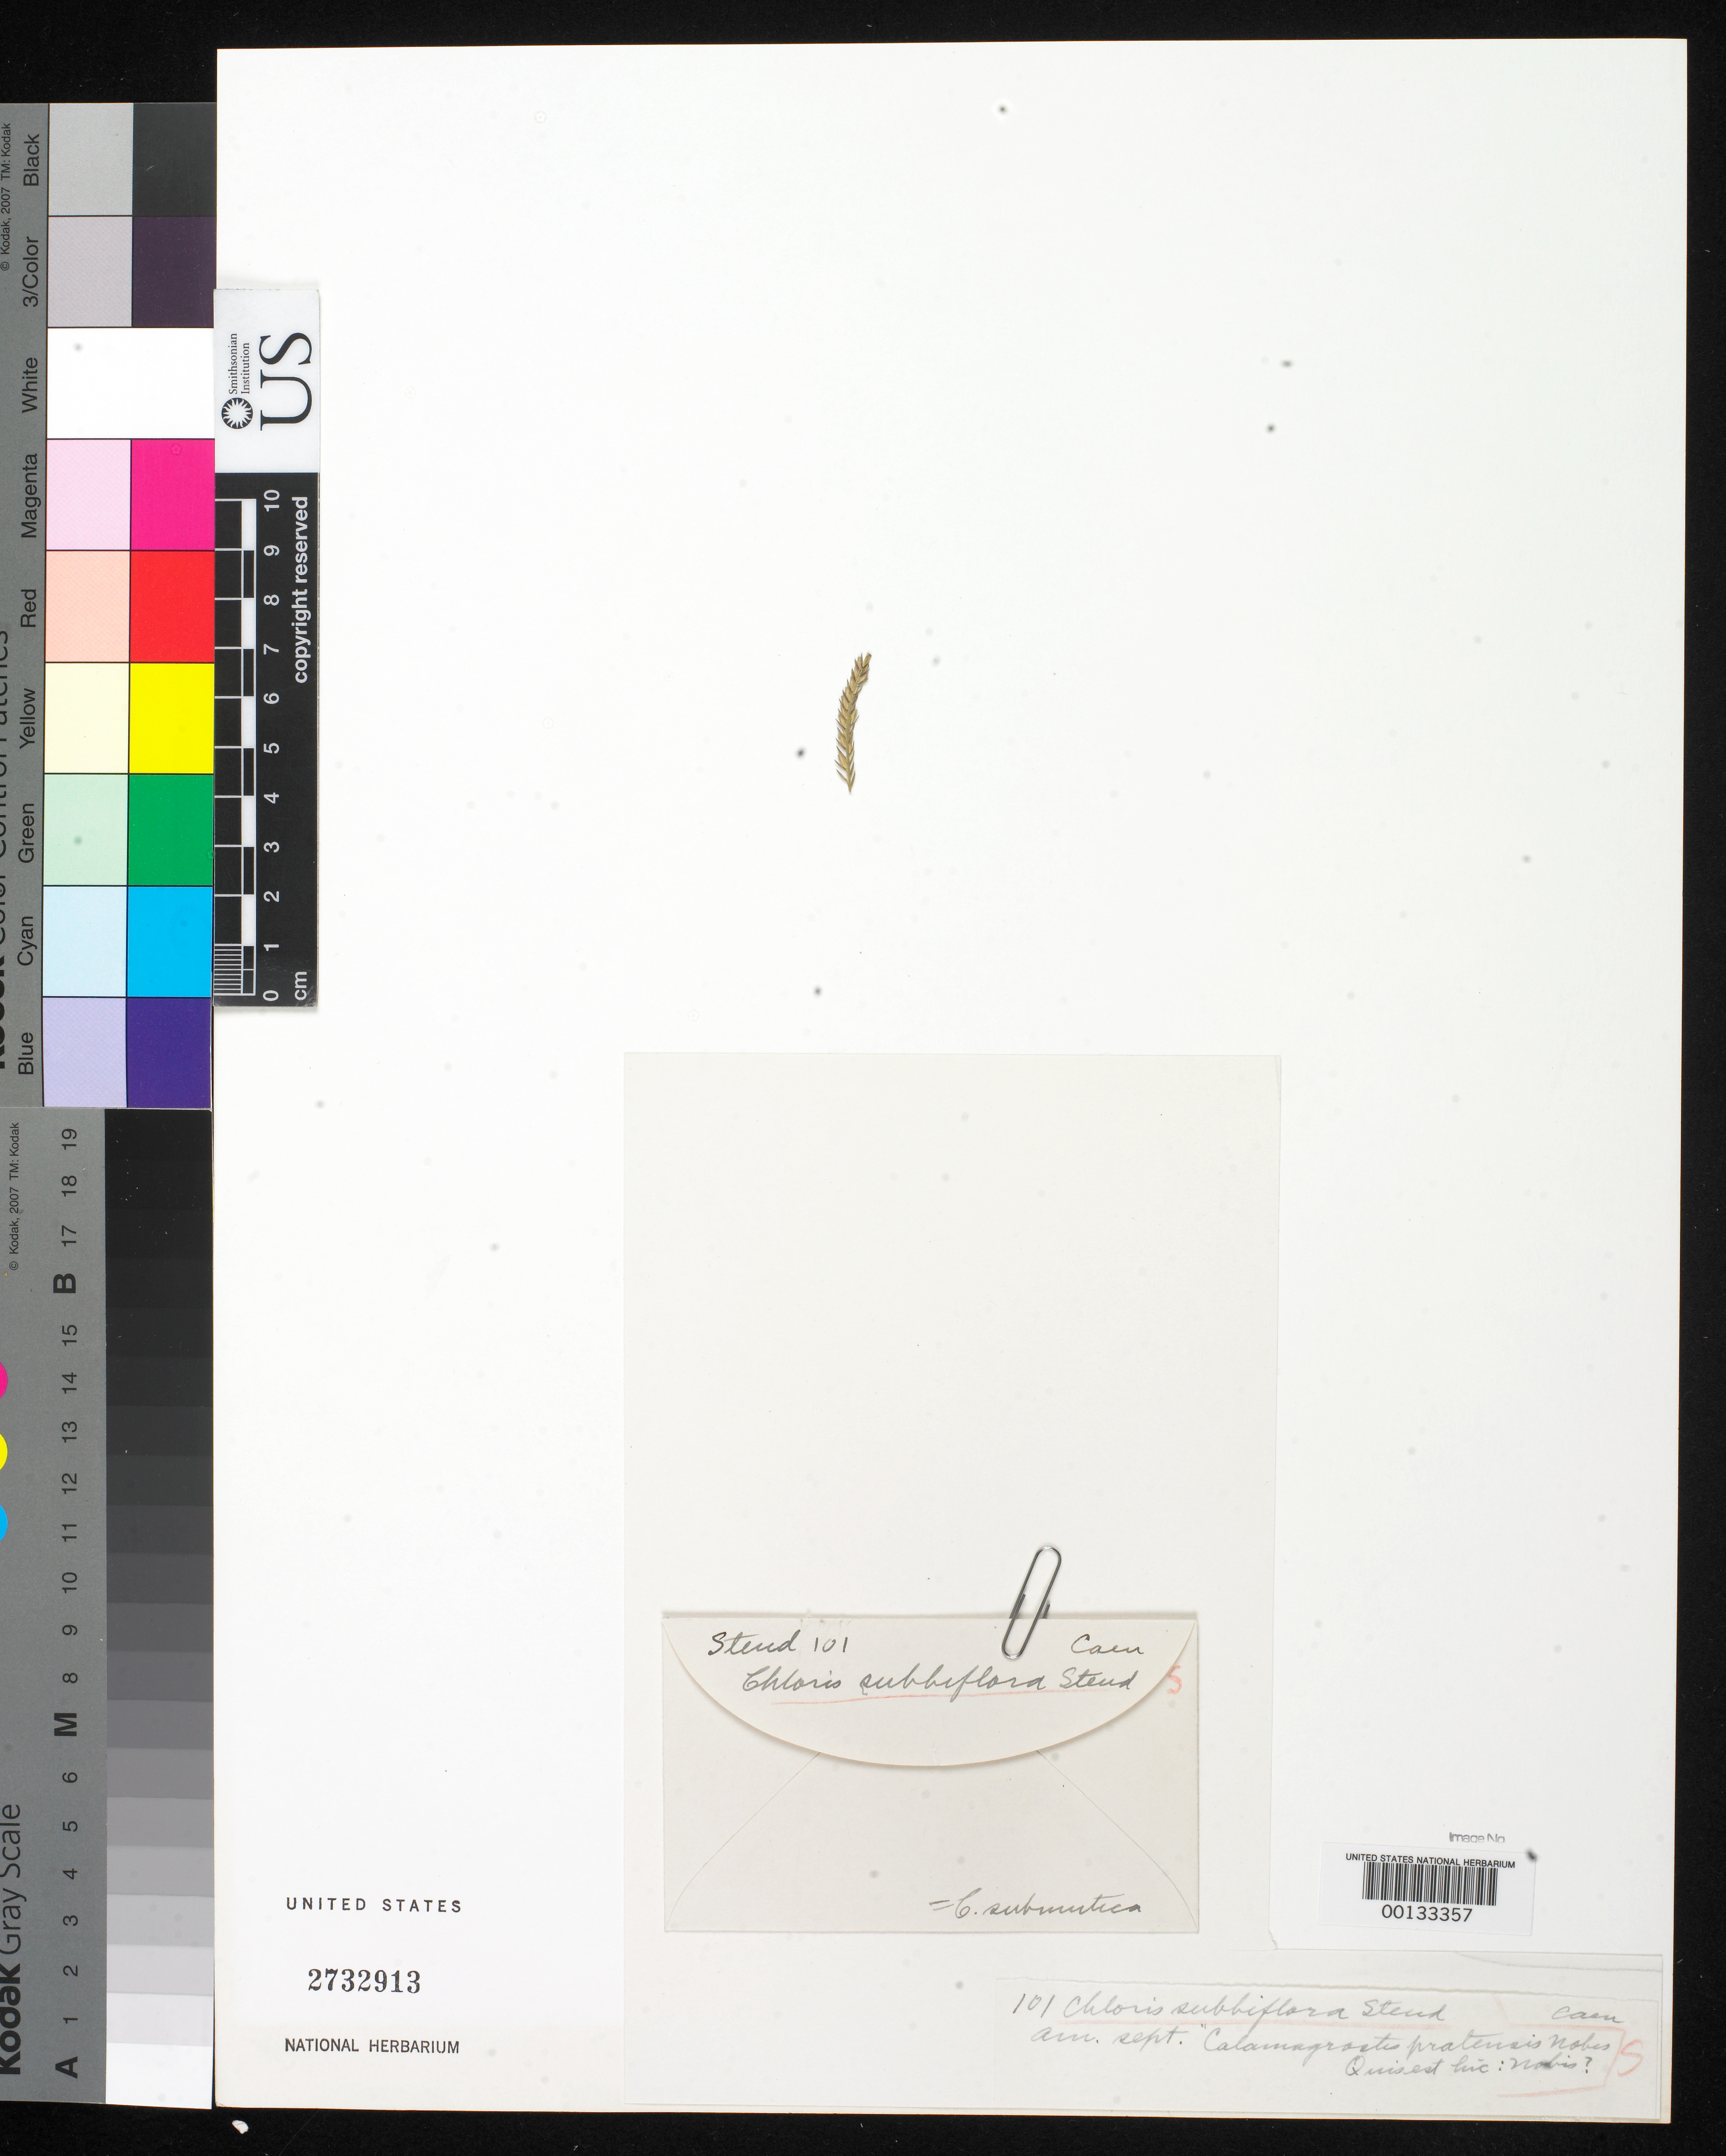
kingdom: Plantae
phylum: Tracheophyta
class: Liliopsida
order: Poales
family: Poaceae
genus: Chloris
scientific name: Chloris subbiflora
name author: Lesible ex Steud.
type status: Type Fragment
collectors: N. Lesible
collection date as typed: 1823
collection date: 1823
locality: Amer. Sept. [protologue, America septentrionalis = North America]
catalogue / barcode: US 2732913